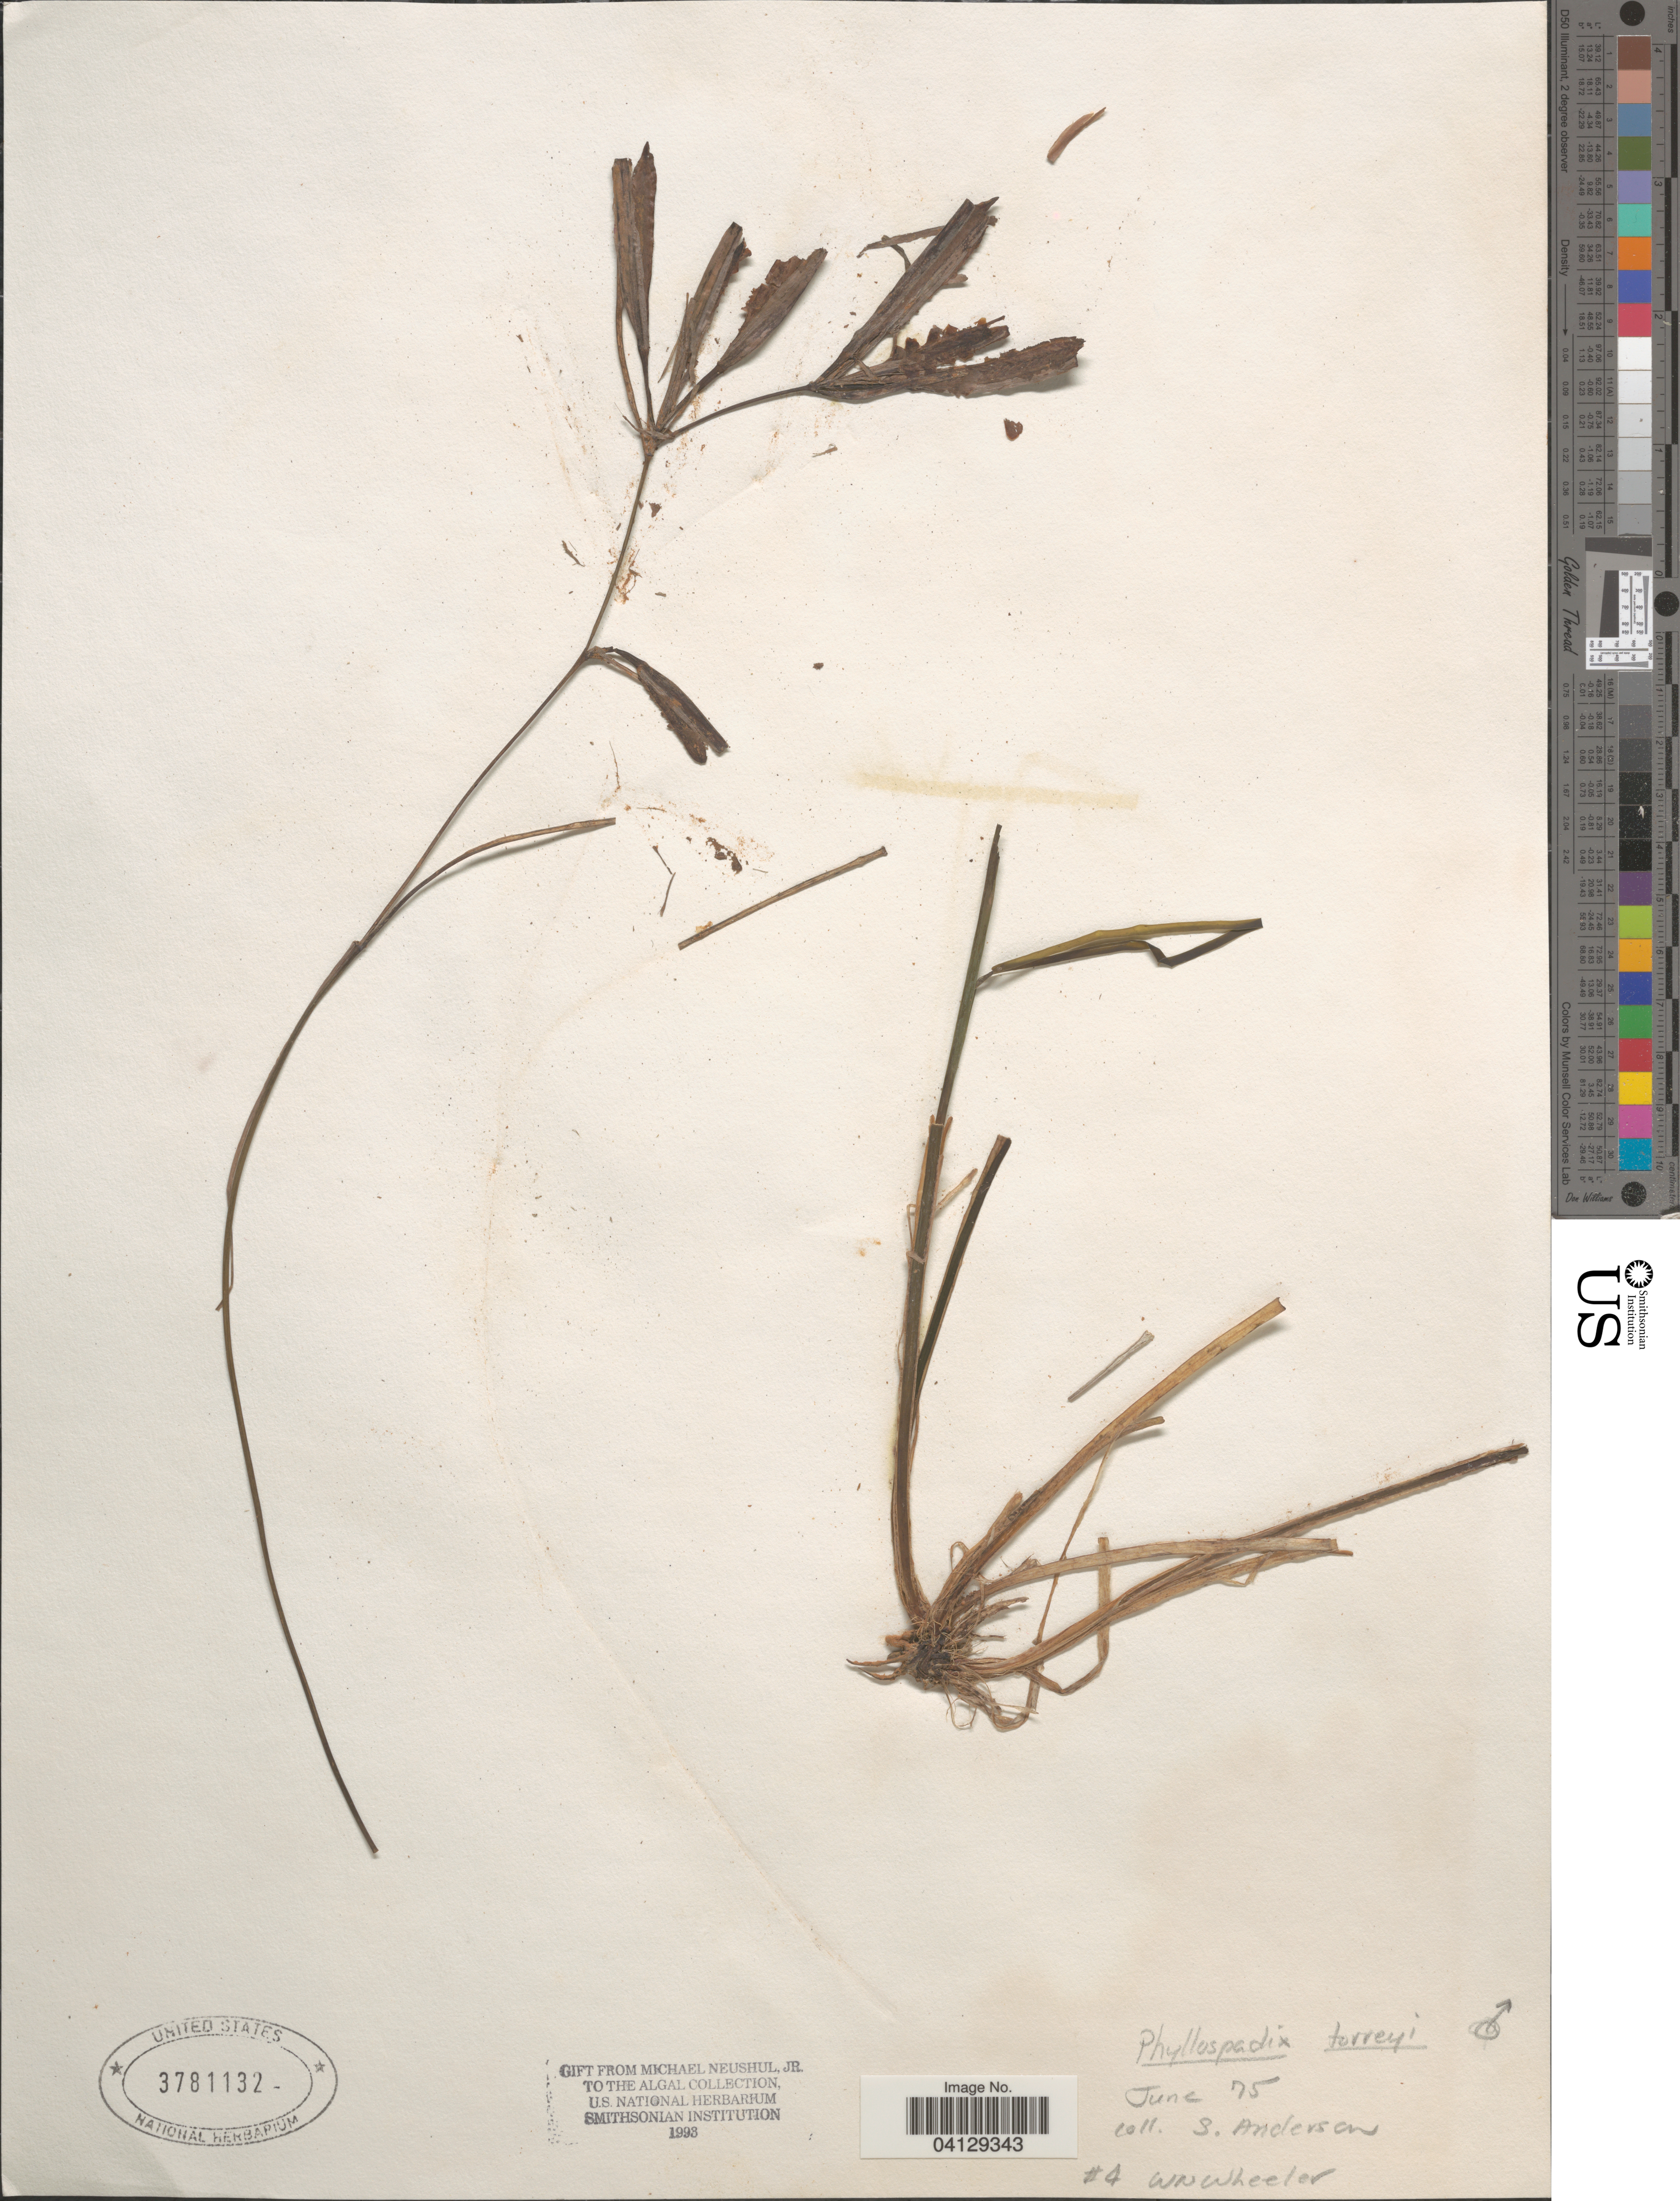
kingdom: Plantae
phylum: Tracheophyta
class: Liliopsida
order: Alismatales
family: Zosteraceae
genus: Phyllospadix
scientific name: Phyllospadix torreyi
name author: S. Watson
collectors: S. Anderson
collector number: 4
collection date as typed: Transcribed d/m/y: /6/75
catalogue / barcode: US 3781132